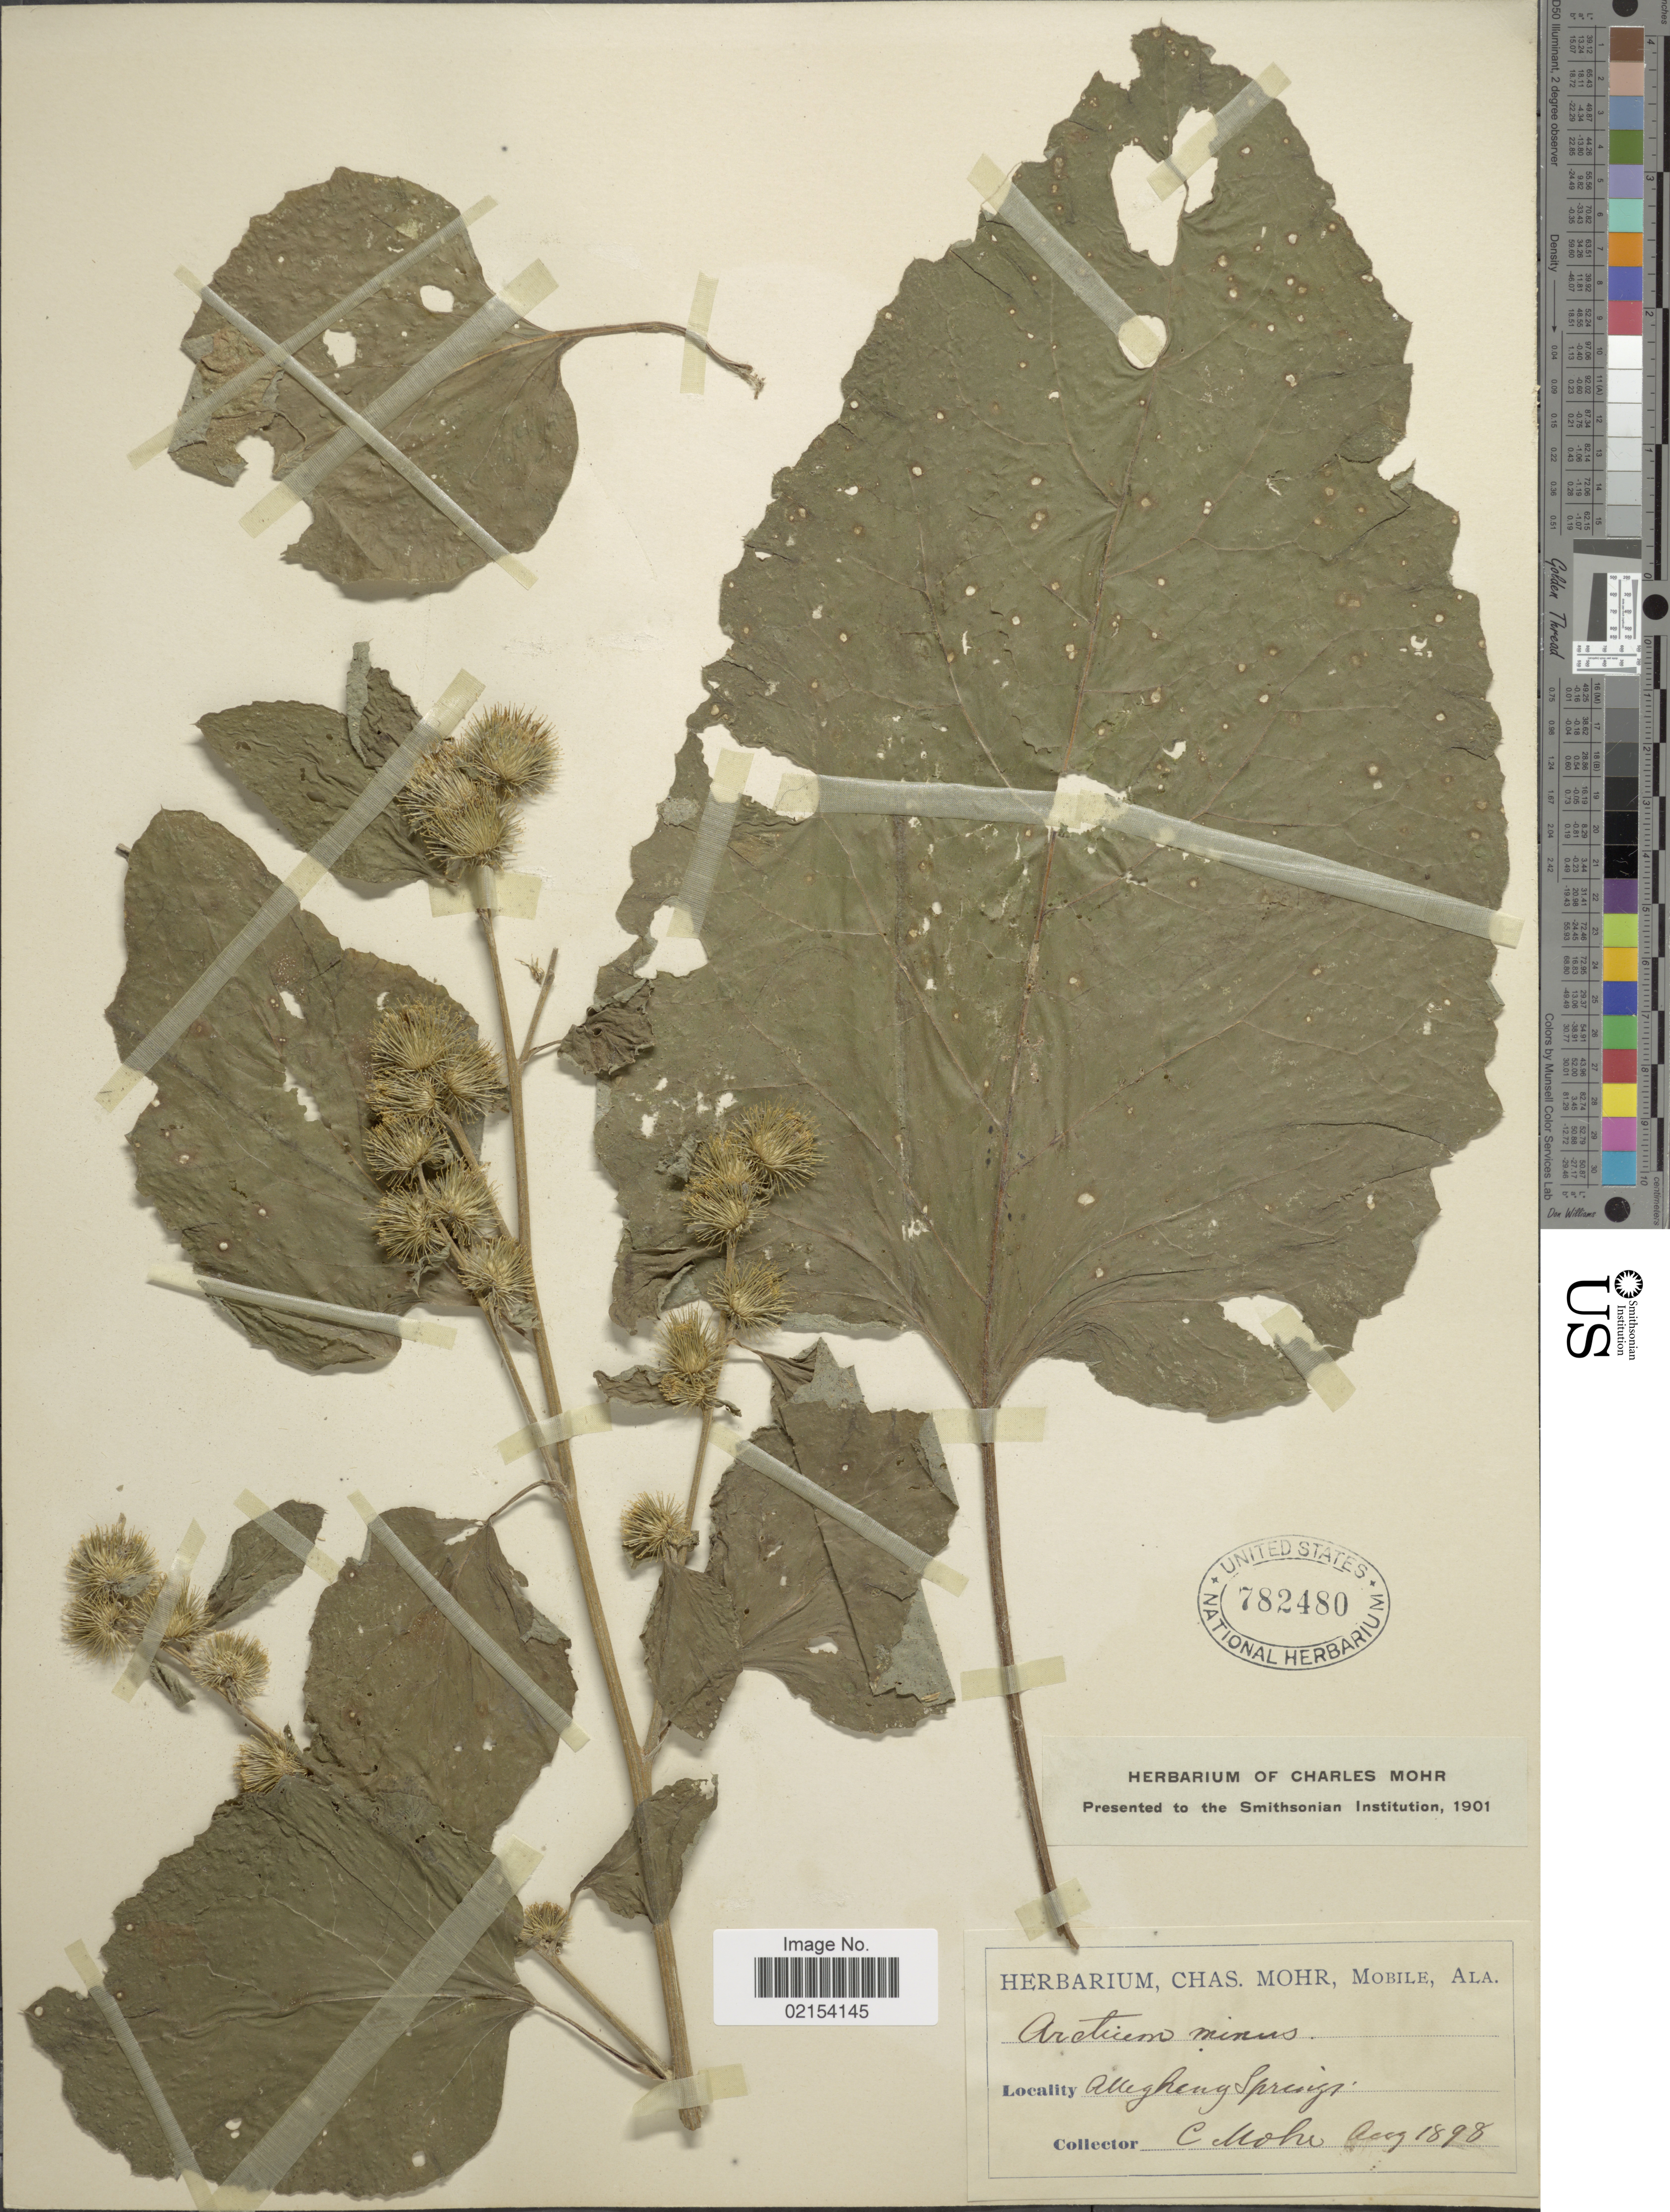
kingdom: Plantae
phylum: Tracheophyta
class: Magnoliopsida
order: Asterales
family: Asteraceae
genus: Arctium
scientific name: Arctium minus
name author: (Hill) Bernh.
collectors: Mohr, C. T. (herbarium)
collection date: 1898-08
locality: Allegheny Springs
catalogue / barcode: US 782480